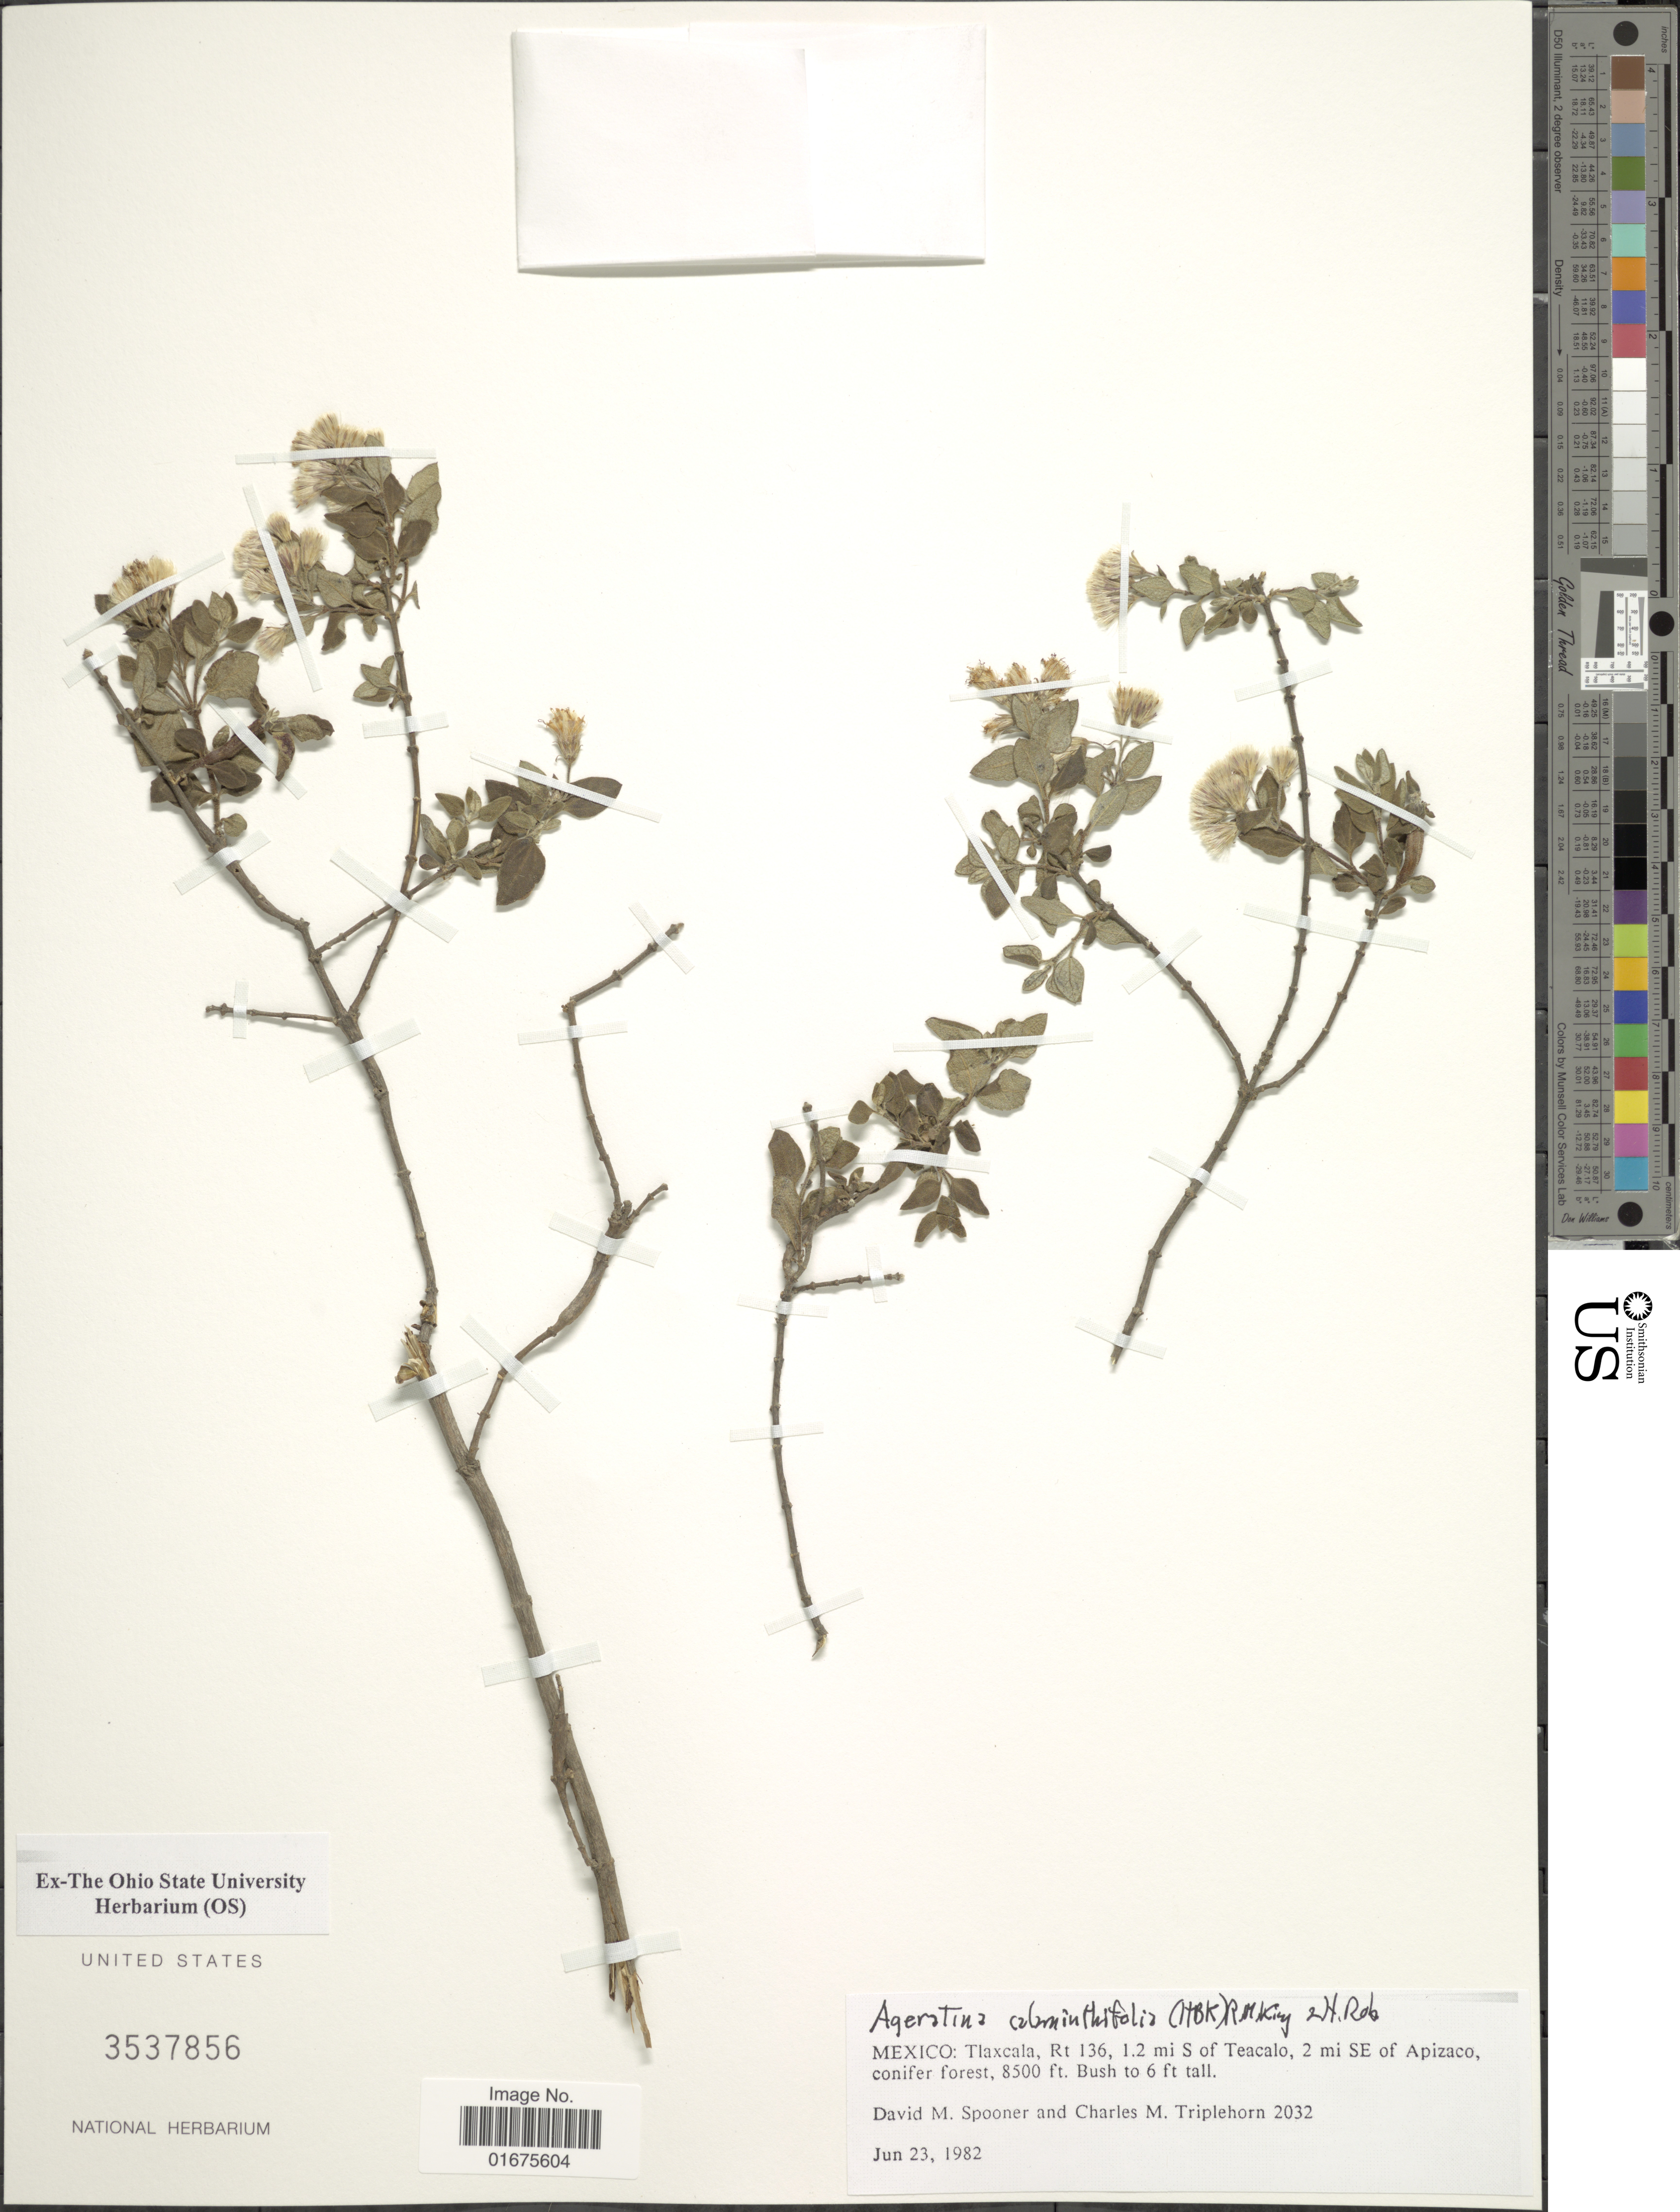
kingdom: Plantae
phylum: Tracheophyta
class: Magnoliopsida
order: Asterales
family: Asteraceae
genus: Ageratina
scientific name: Ageratina calaminthaefolia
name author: (Kunth) R.M. King & H. Rob.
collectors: D. Spooner & Triplehorn, C.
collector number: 2032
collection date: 1982-06-23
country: Mexico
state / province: Tlaxcala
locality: Rt. 136, 1.2 mi S of Teacalo, 2 mi SE of Apizaco, conifer forest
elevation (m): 2591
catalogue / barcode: US 3537856